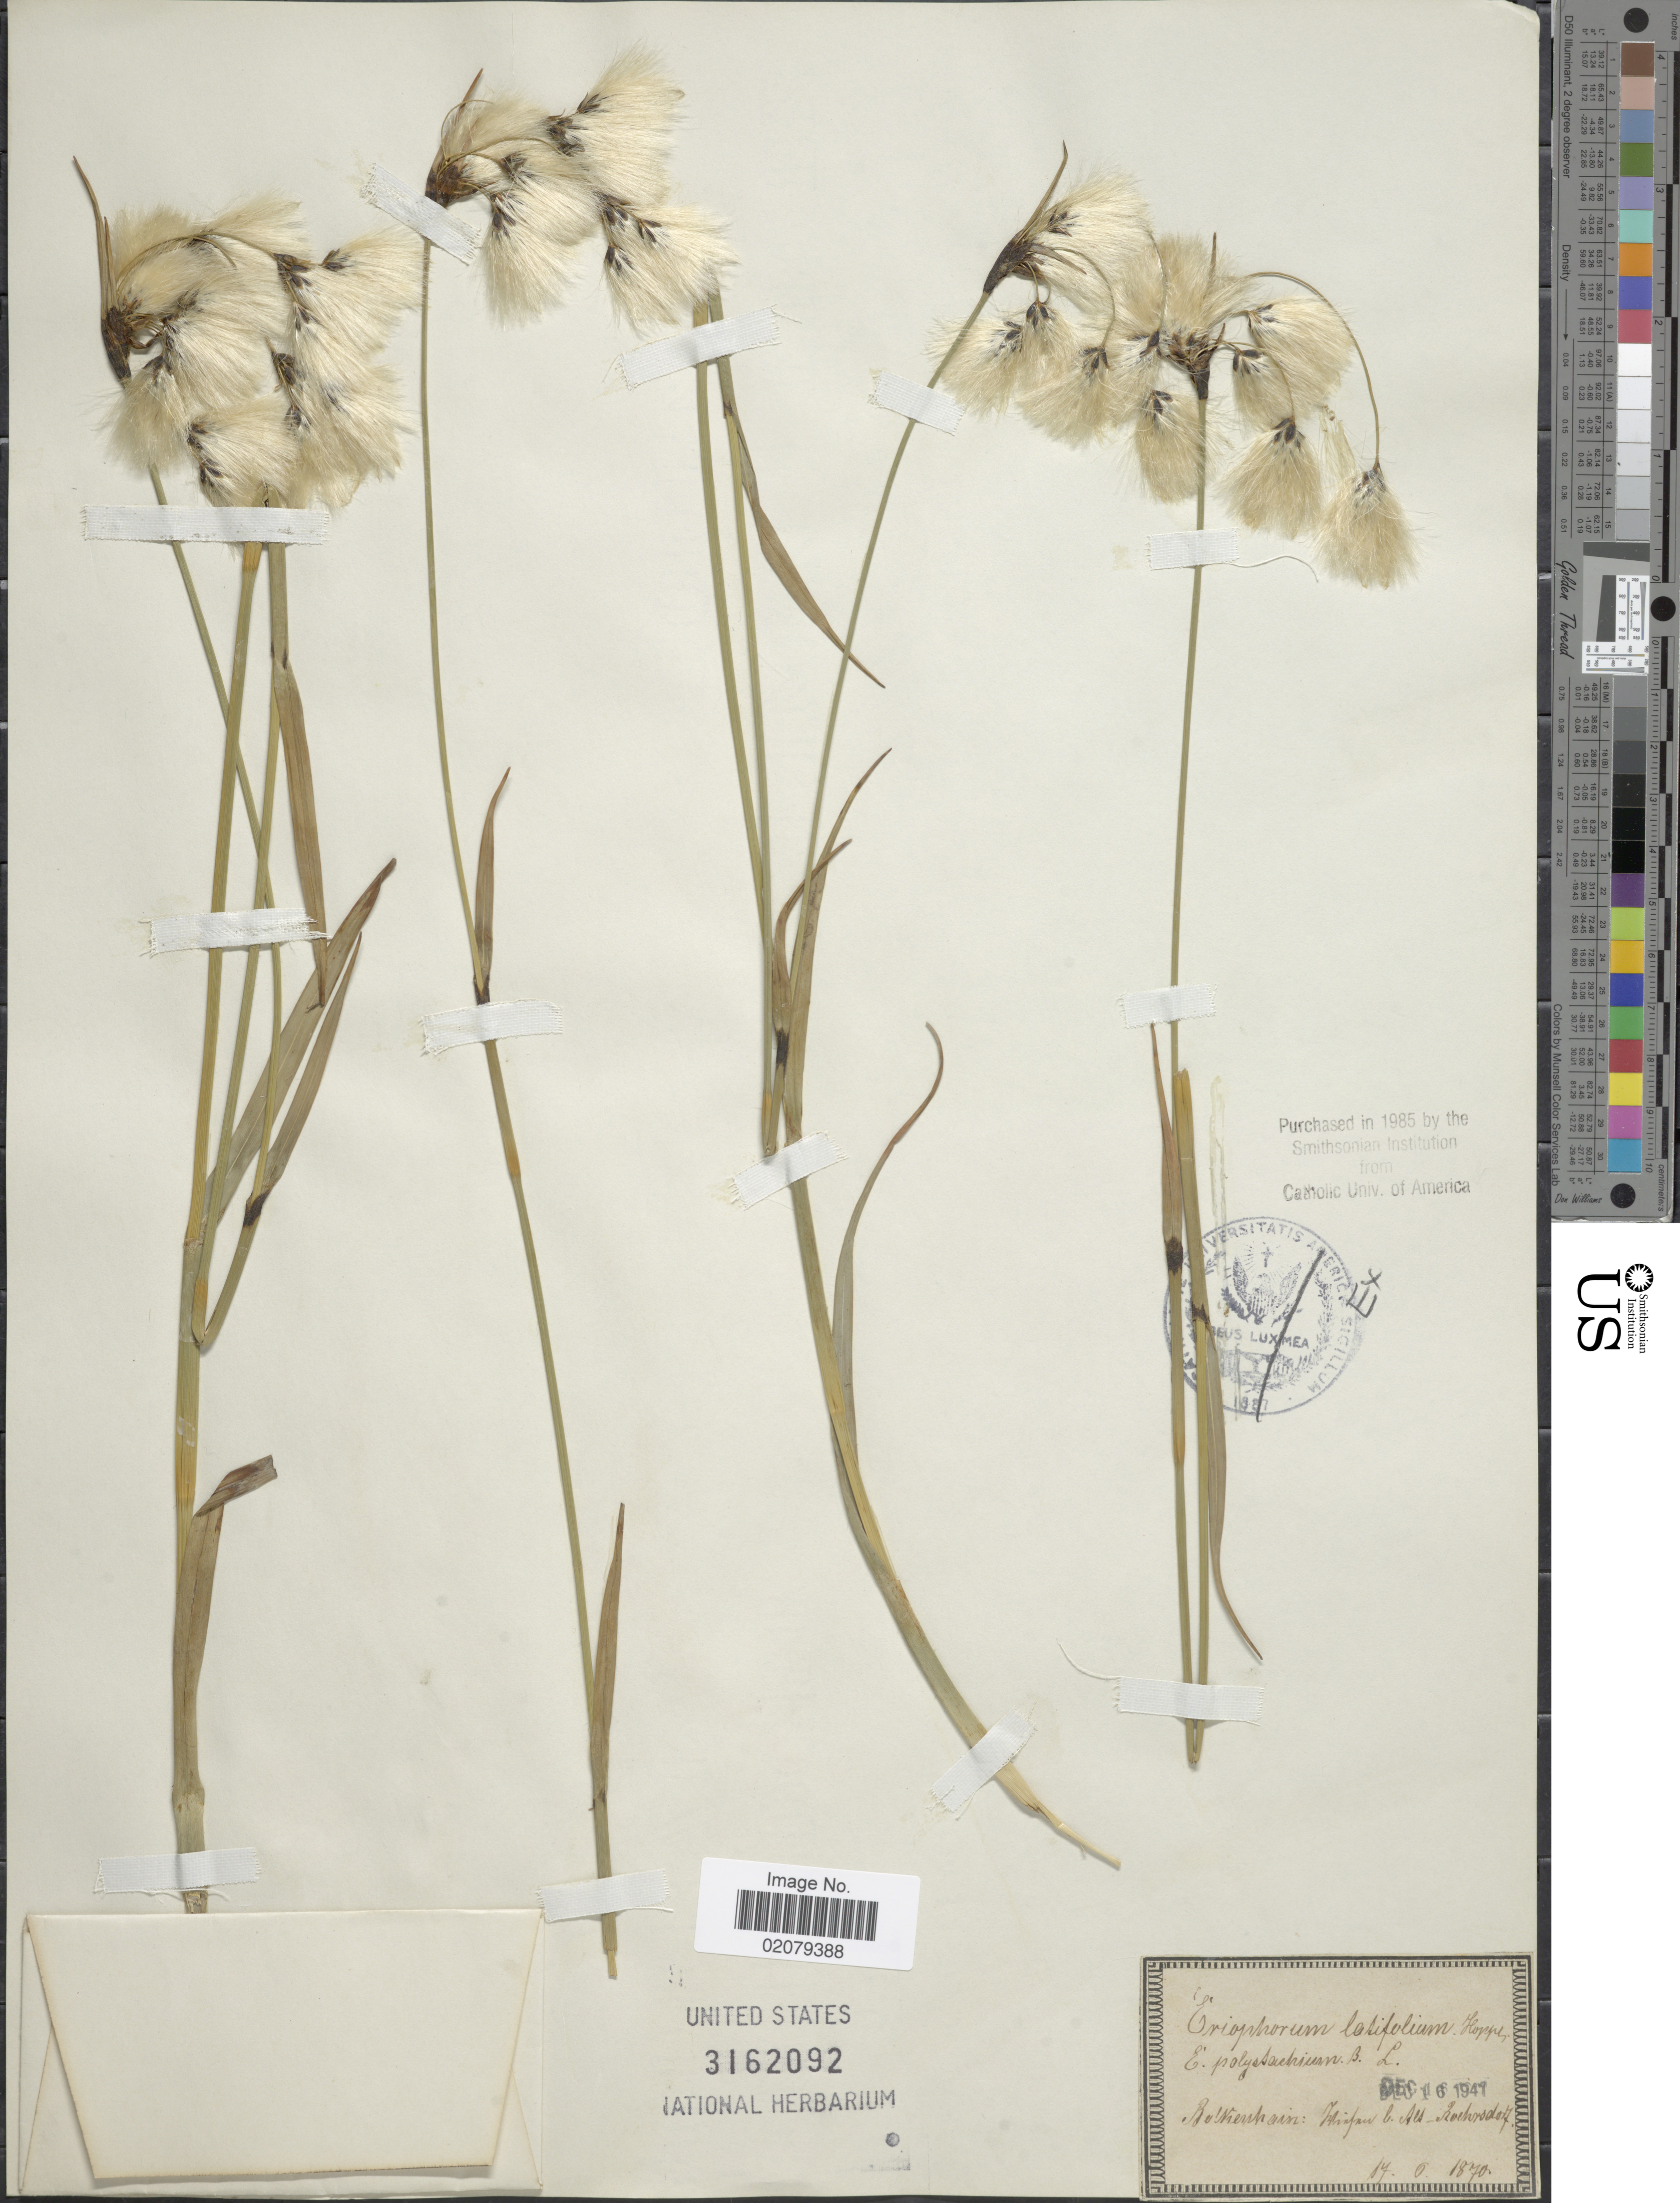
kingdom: Plantae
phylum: Tracheophyta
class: Liliopsida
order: Poales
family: Cyperaceae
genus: Eriophorum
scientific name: Eriophorum latifolium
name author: Hoppe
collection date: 1870-06-17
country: Poland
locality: Rolkenhain: Haufen Alves-Rochendef [interpreted]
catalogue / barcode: US 3162092